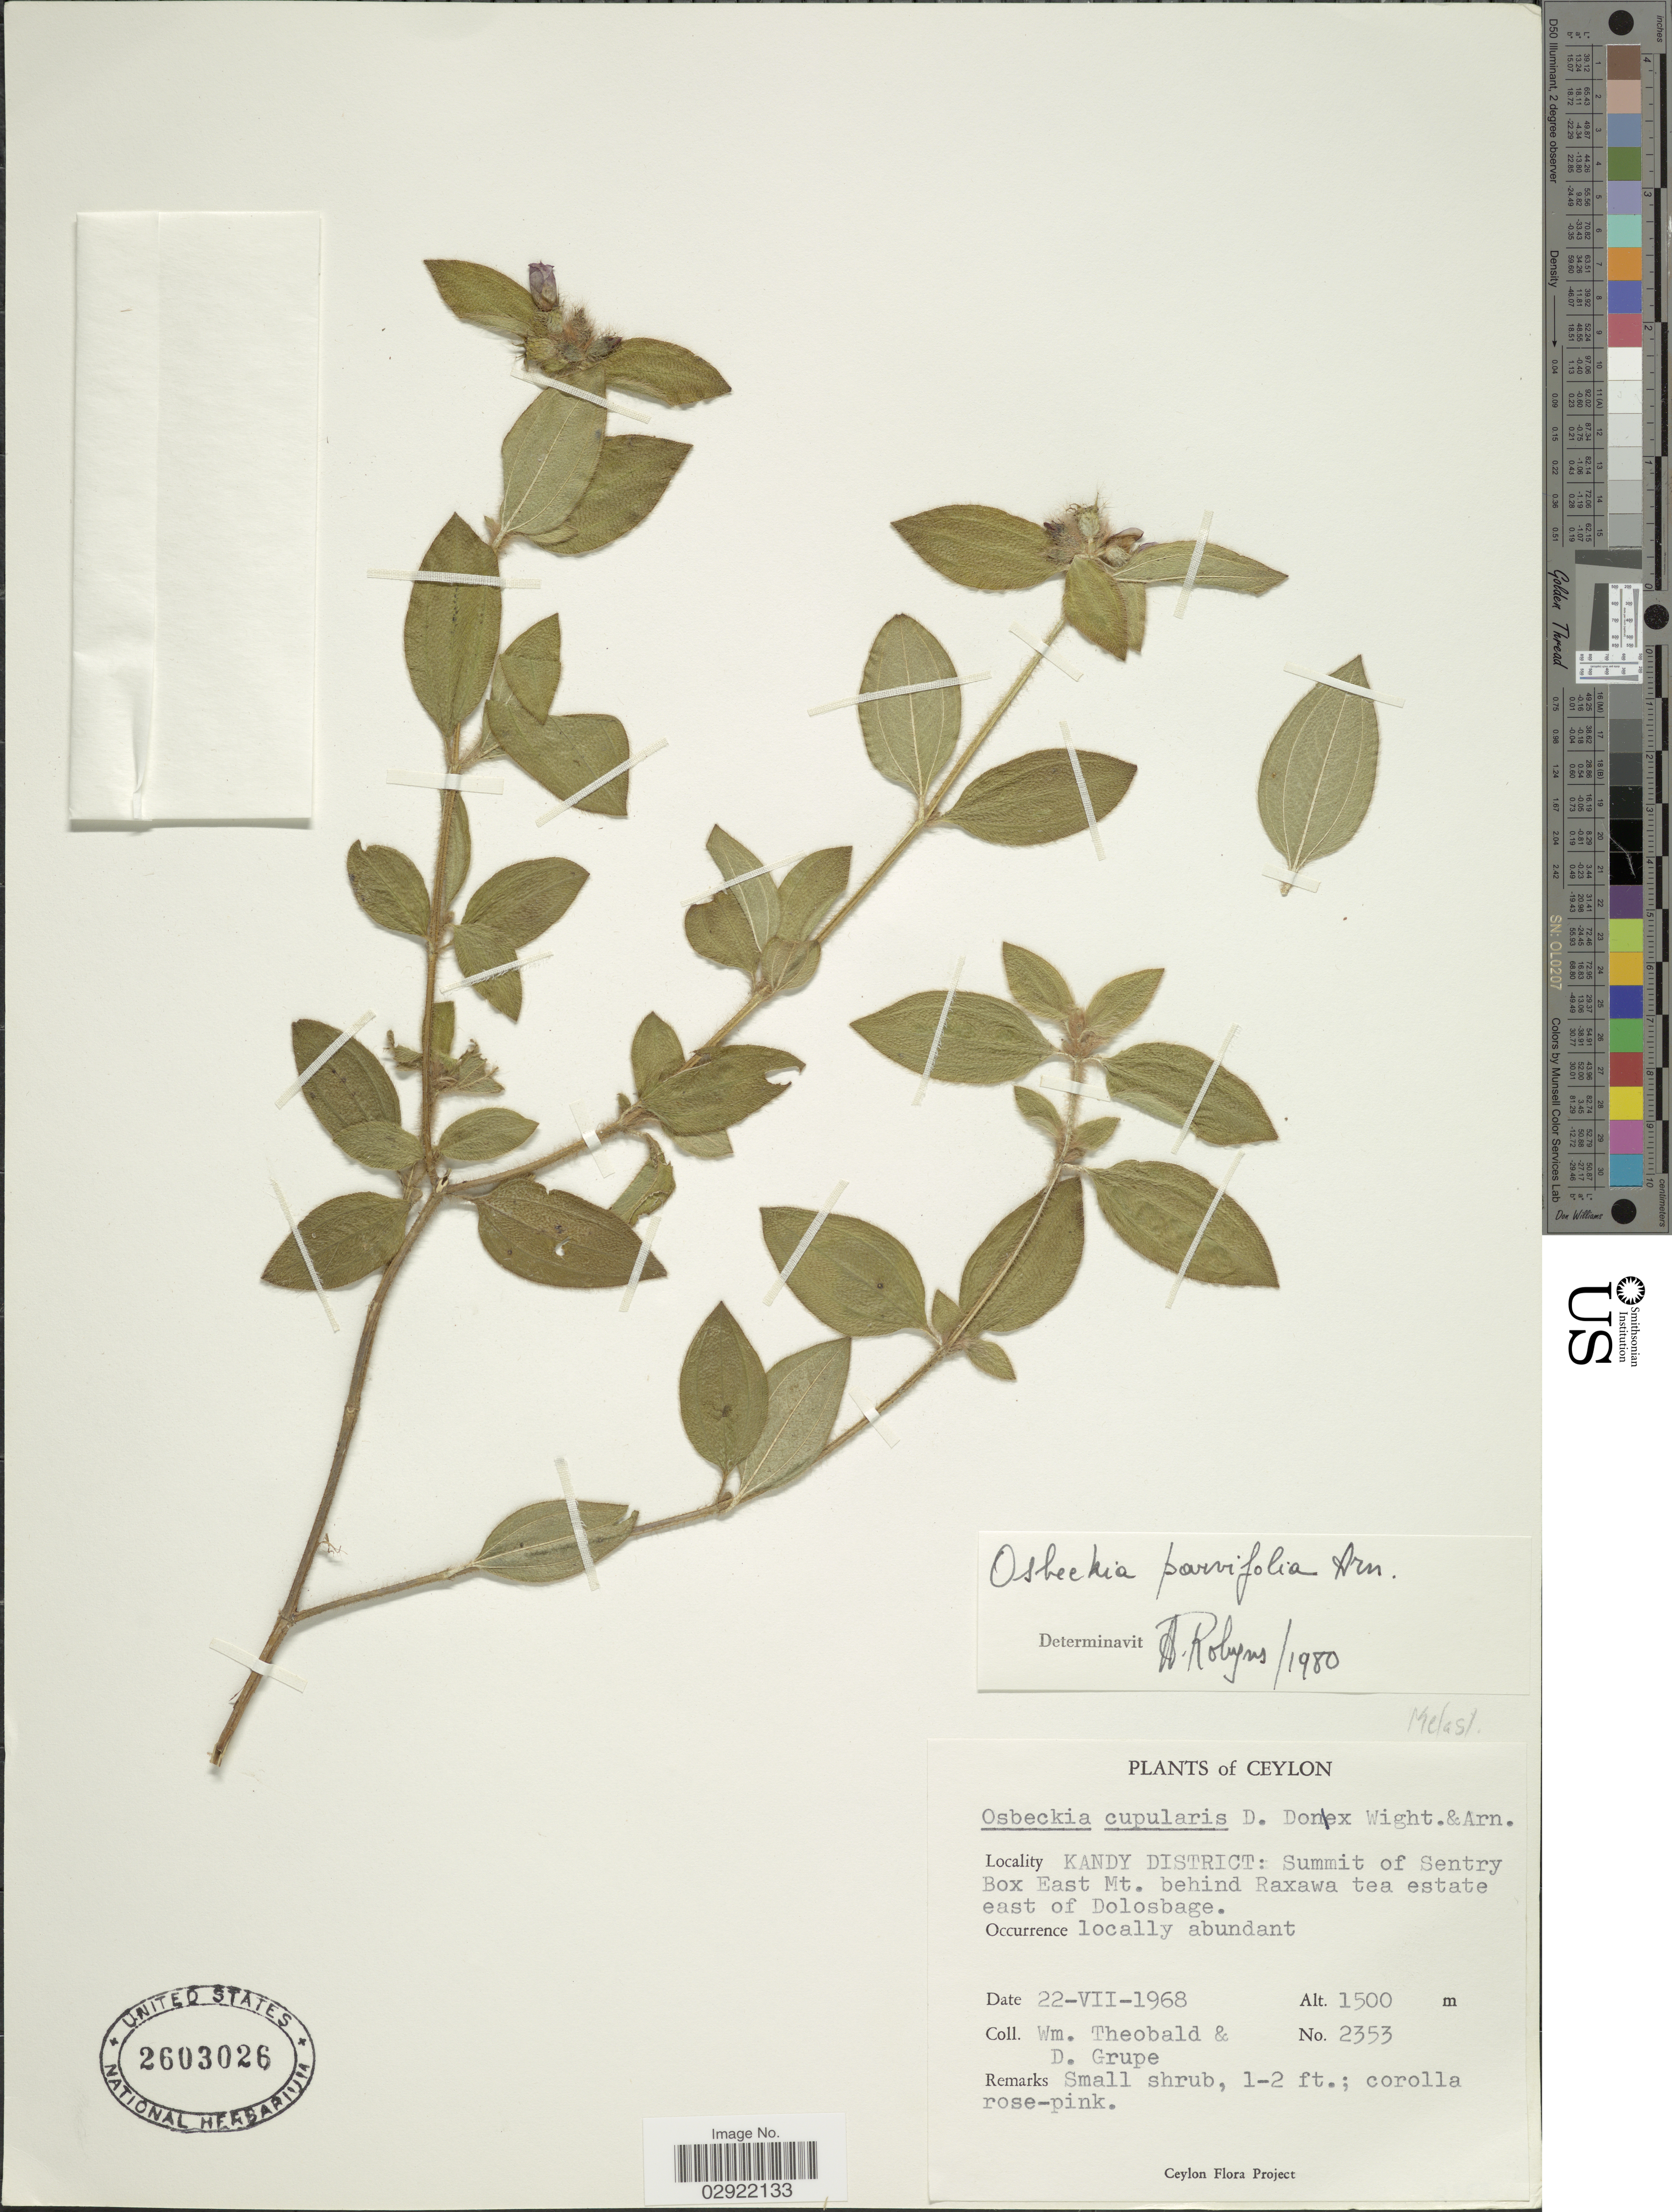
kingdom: Plantae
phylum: Tracheophyta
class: Magnoliopsida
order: Myrtales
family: Melastomataceae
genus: Osbeckia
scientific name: Osbeckia parvifolia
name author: Arn.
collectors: W. Theobald & D. Grupe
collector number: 2353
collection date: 1968-07-22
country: Sri Lanka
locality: Ceylon. Kandy District: Summit of Sentry Box East Mt. behind Raxawa tea estate east of Dolosbage.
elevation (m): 1500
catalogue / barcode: US 2603026